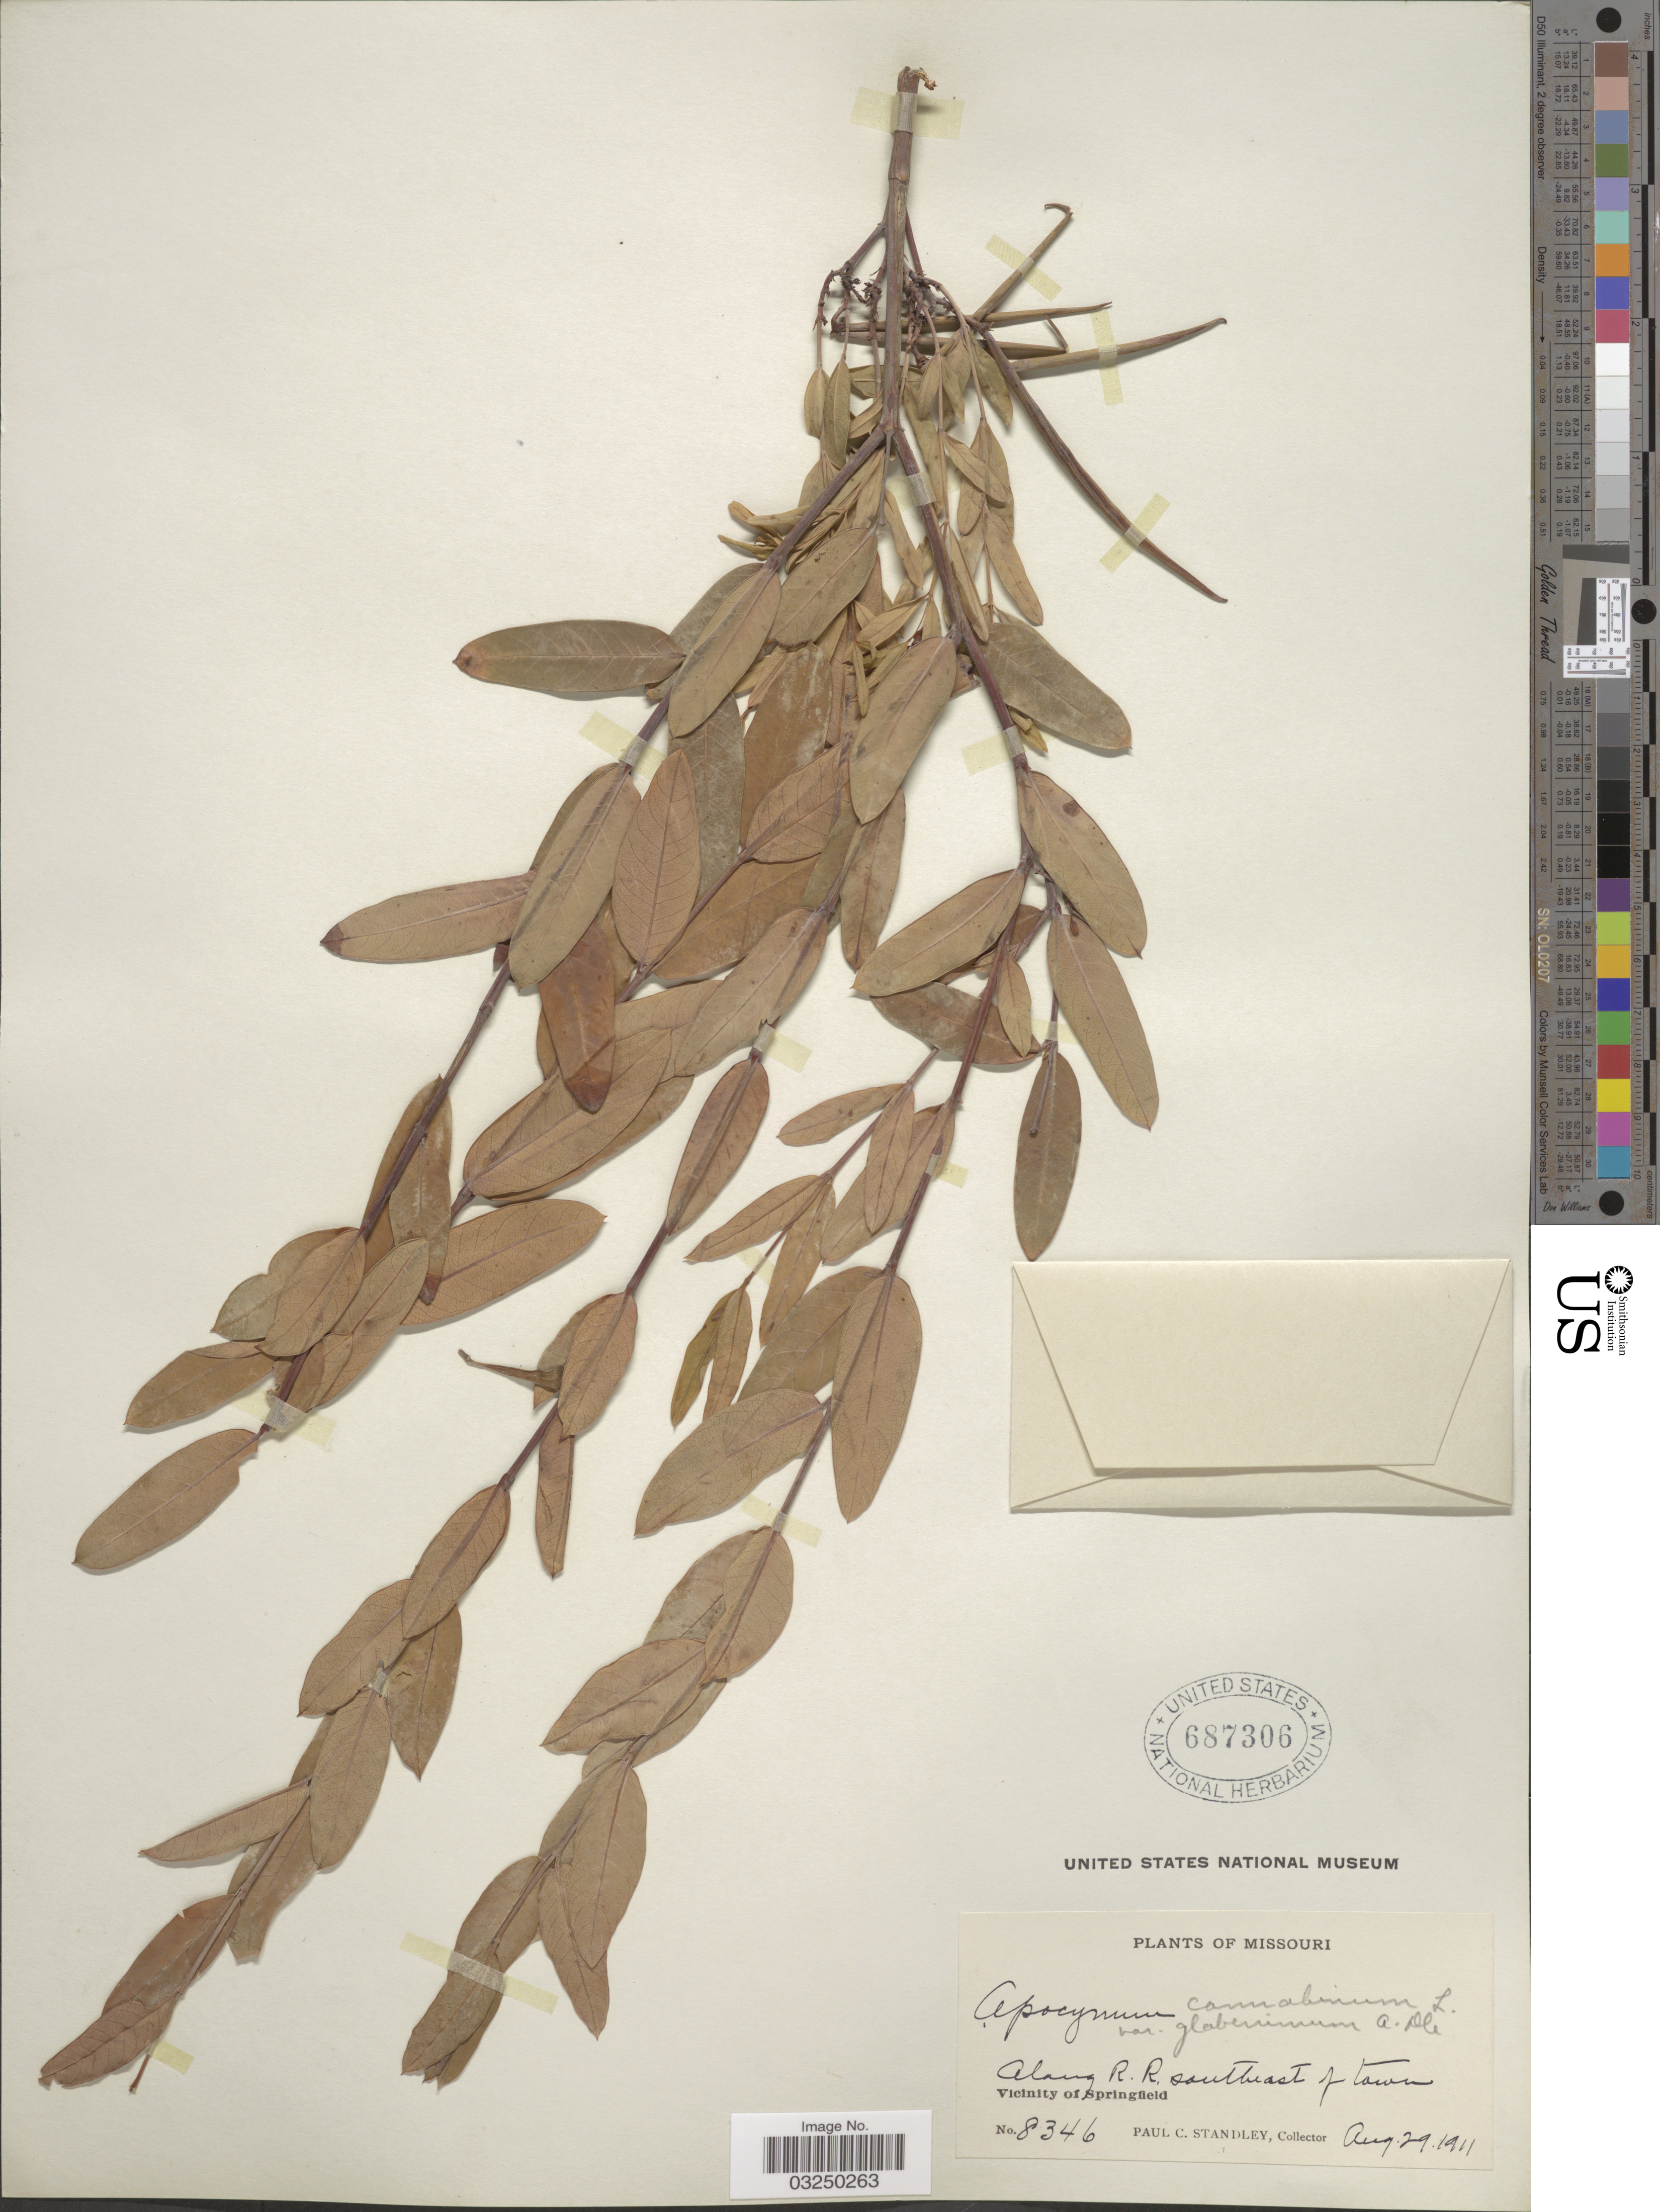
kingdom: Plantae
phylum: Tracheophyta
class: Magnoliopsida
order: Gentianales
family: Apocynaceae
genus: Apocynum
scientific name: Apocynum sp.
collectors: P. C. Standley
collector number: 8346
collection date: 1911-08-29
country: United States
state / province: Missouri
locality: Along R. R. southeast of town, Vicinity of Springfield.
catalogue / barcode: US 687306